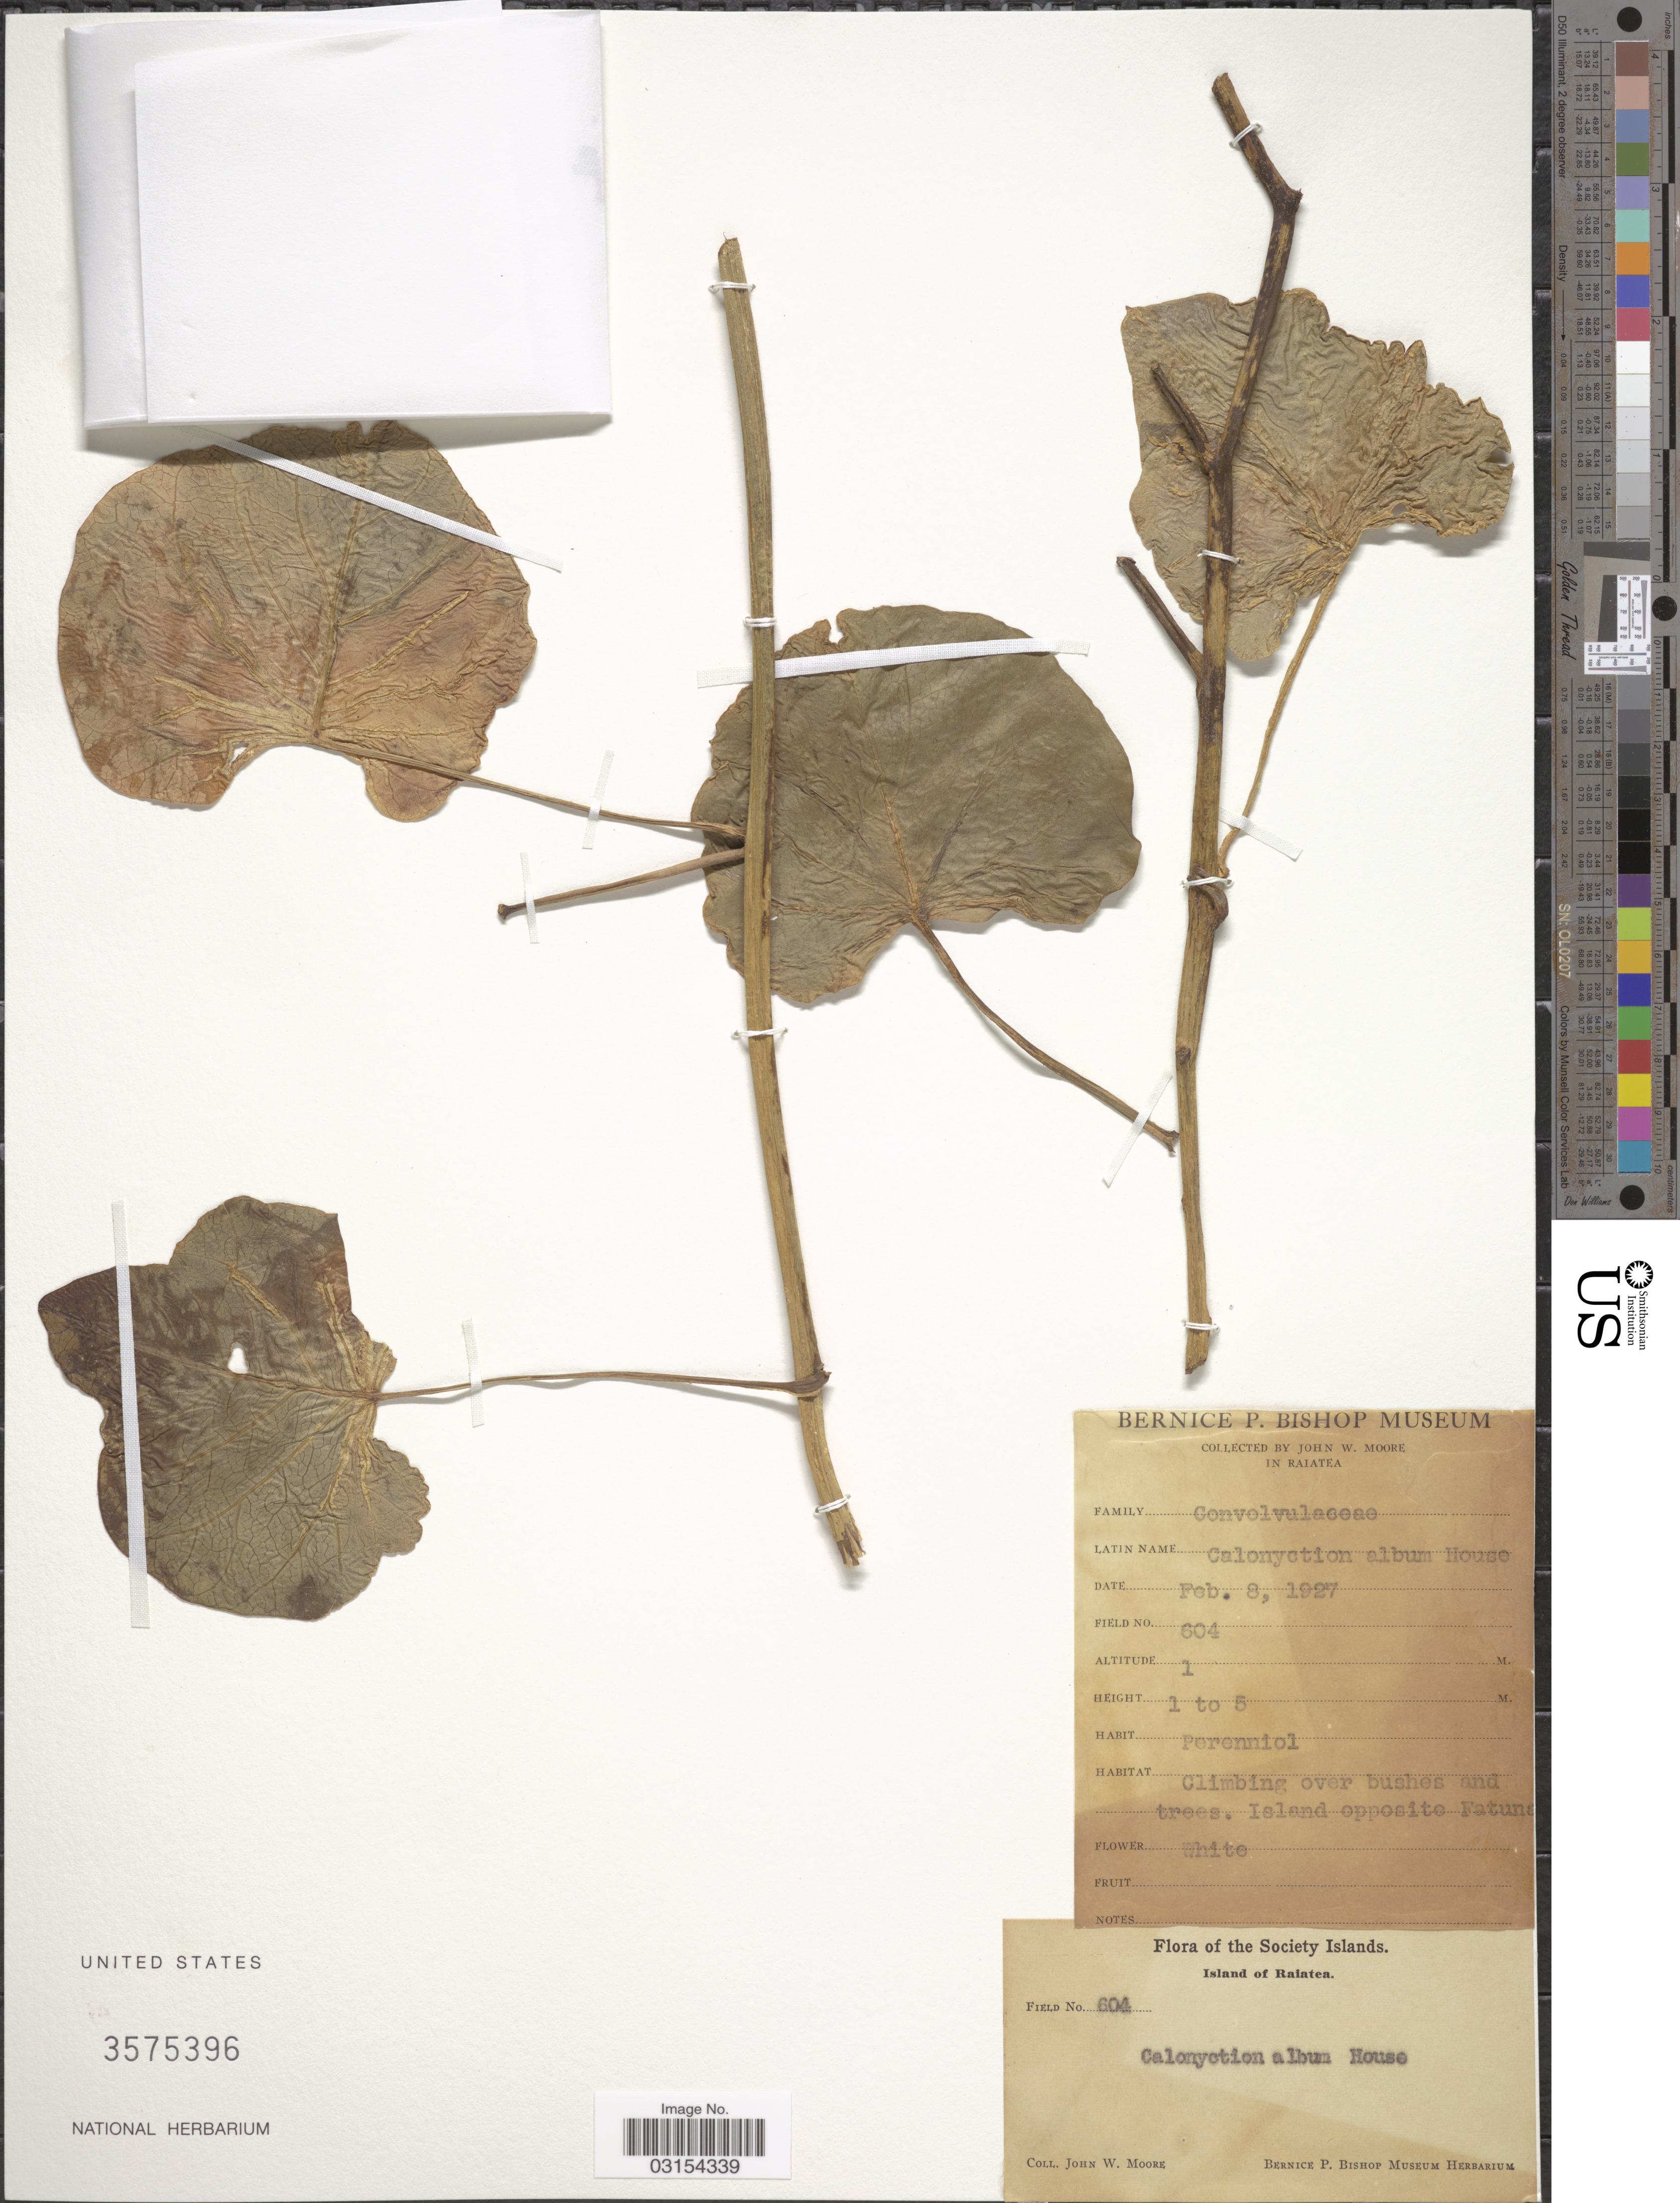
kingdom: Plantae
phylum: Tracheophyta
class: Magnoliopsida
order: Solanales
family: Convolvulaceae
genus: Ipomoea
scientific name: Ipomoea alba L.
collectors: J. Moore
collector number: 604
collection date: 1927-02-08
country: French Polynesia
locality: The Society Islands. Island of Raiatea.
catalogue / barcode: US 3575396